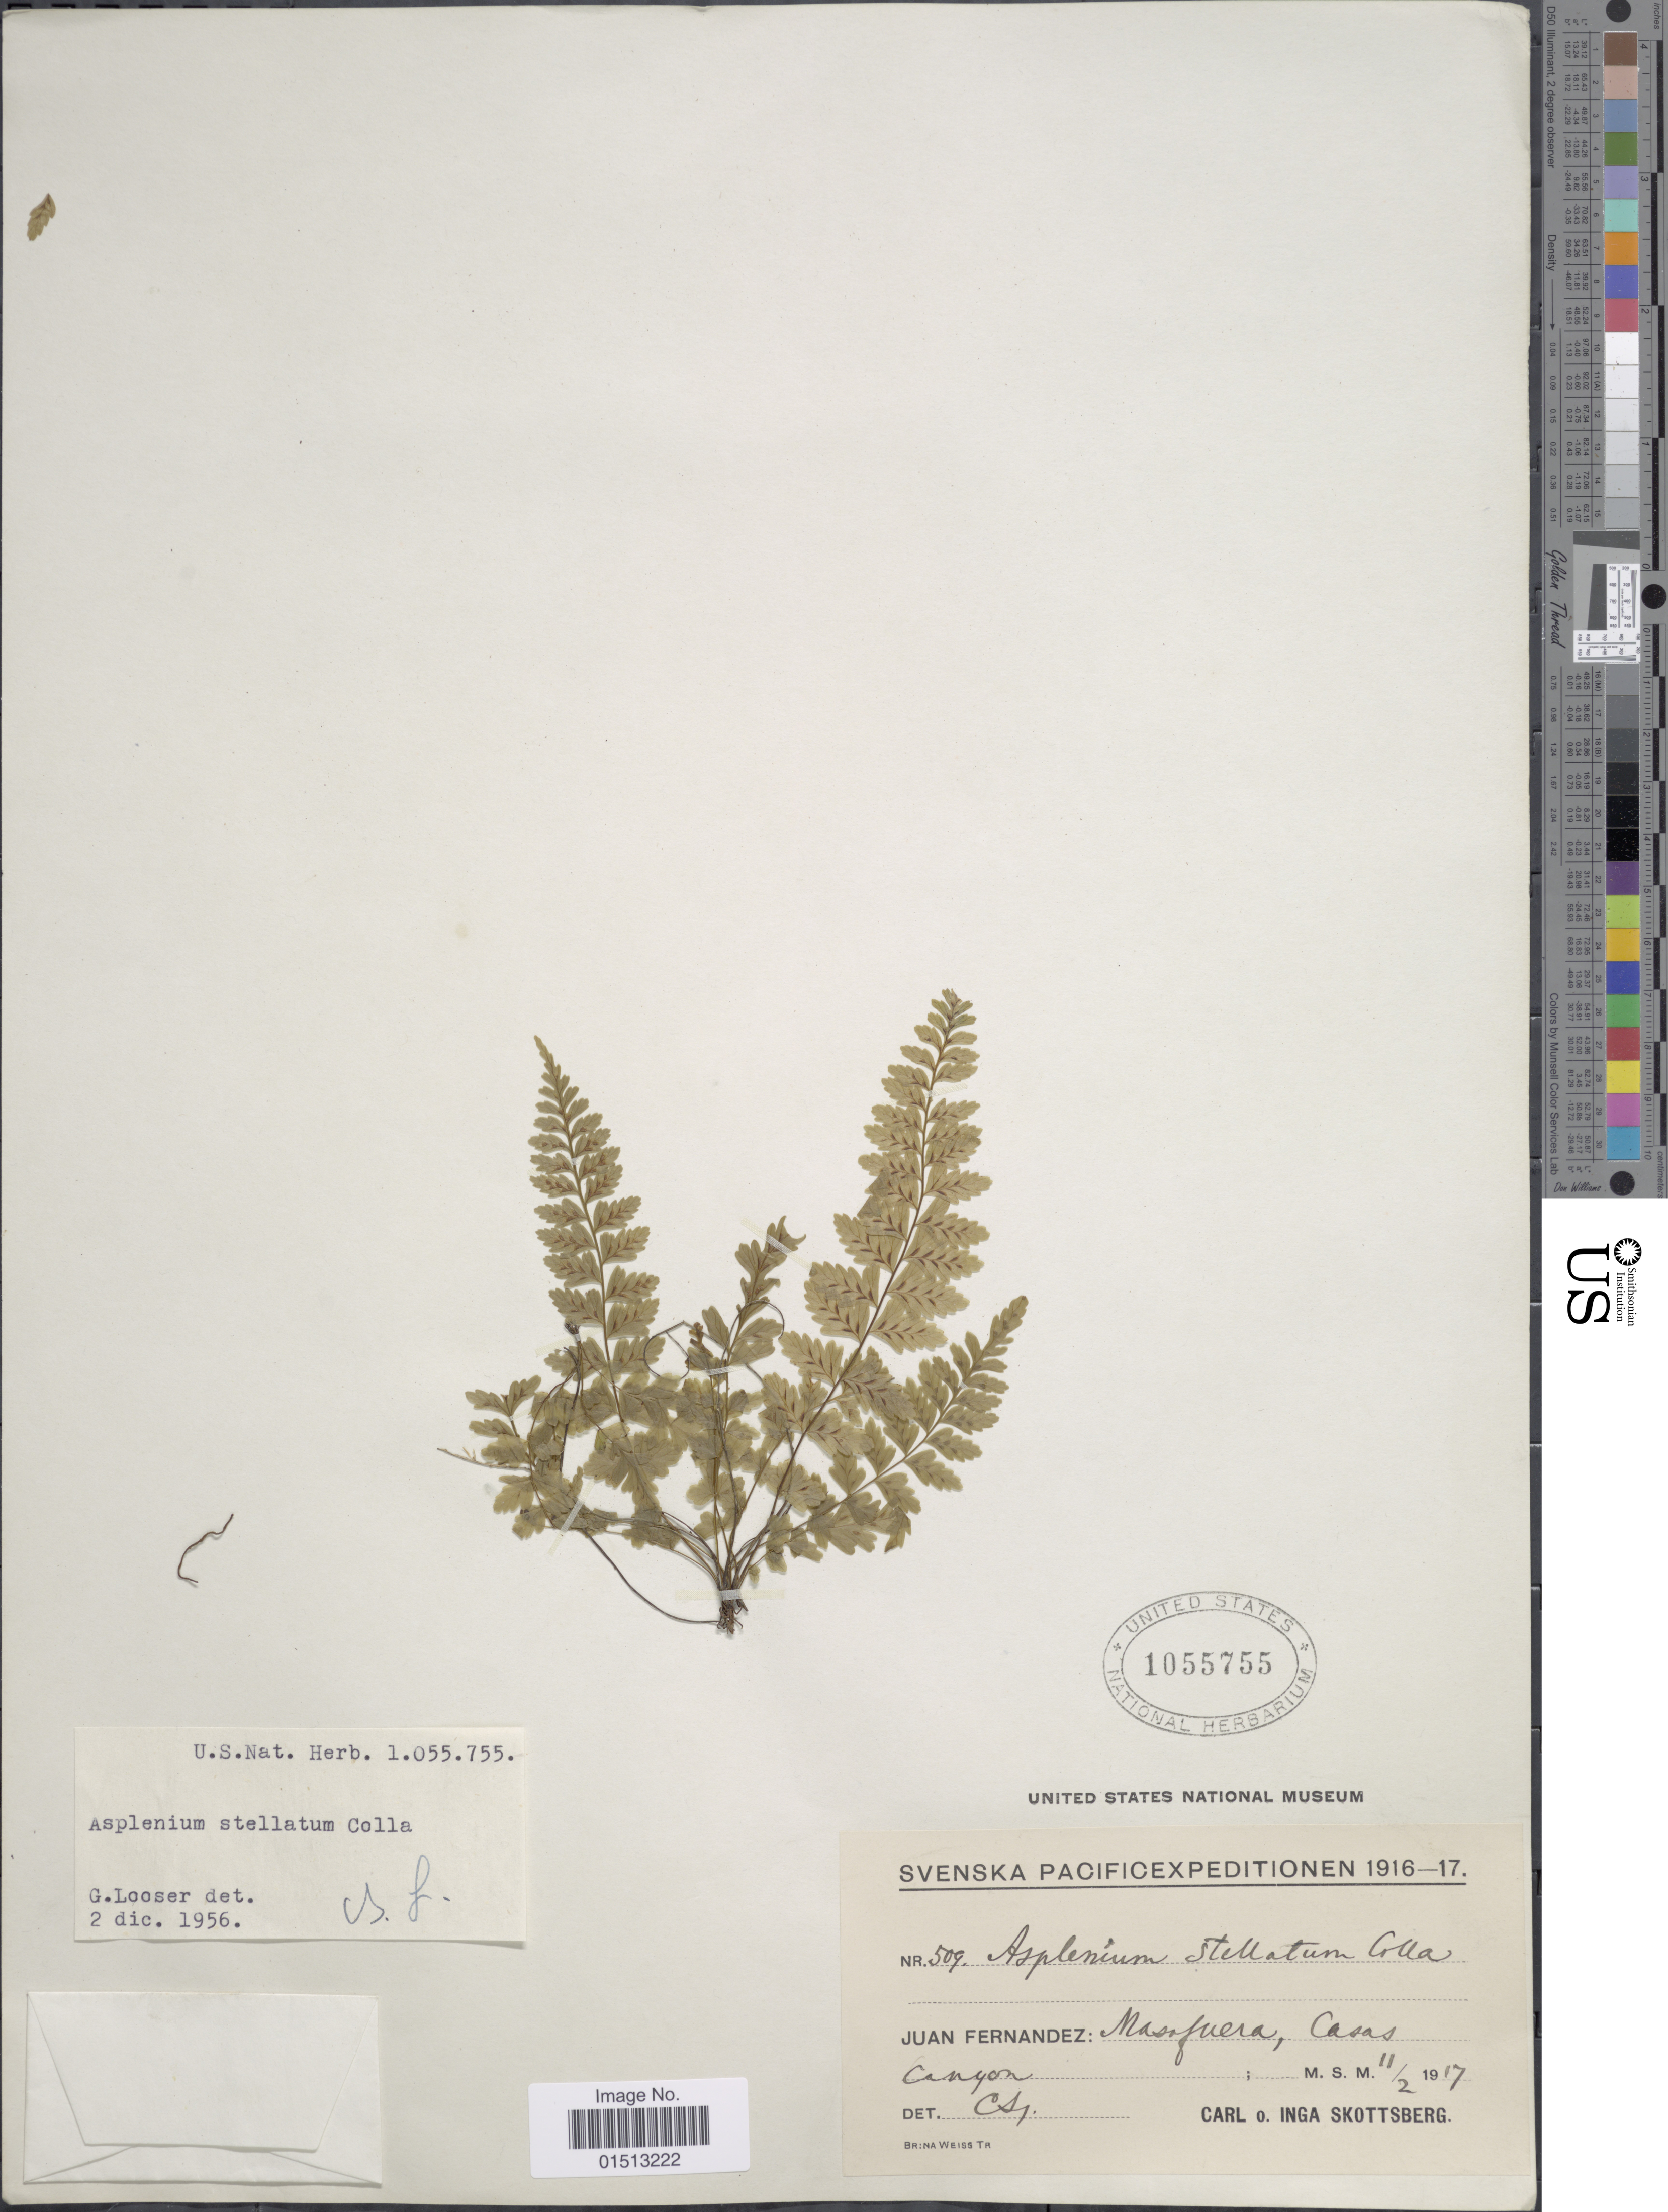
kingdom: Plantae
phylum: Tracheophyta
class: Polypodiopsida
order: Polypodiales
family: Aspleniaceae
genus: Asplenium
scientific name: Asplenium stellatum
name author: Colla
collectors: C. Skottsberg & I. Skottsberg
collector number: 509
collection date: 1917-02-11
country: Chile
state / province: Valparaíso (V)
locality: Juan Fernandez: Masafuera, Casas Canyon.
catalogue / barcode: US 1055755